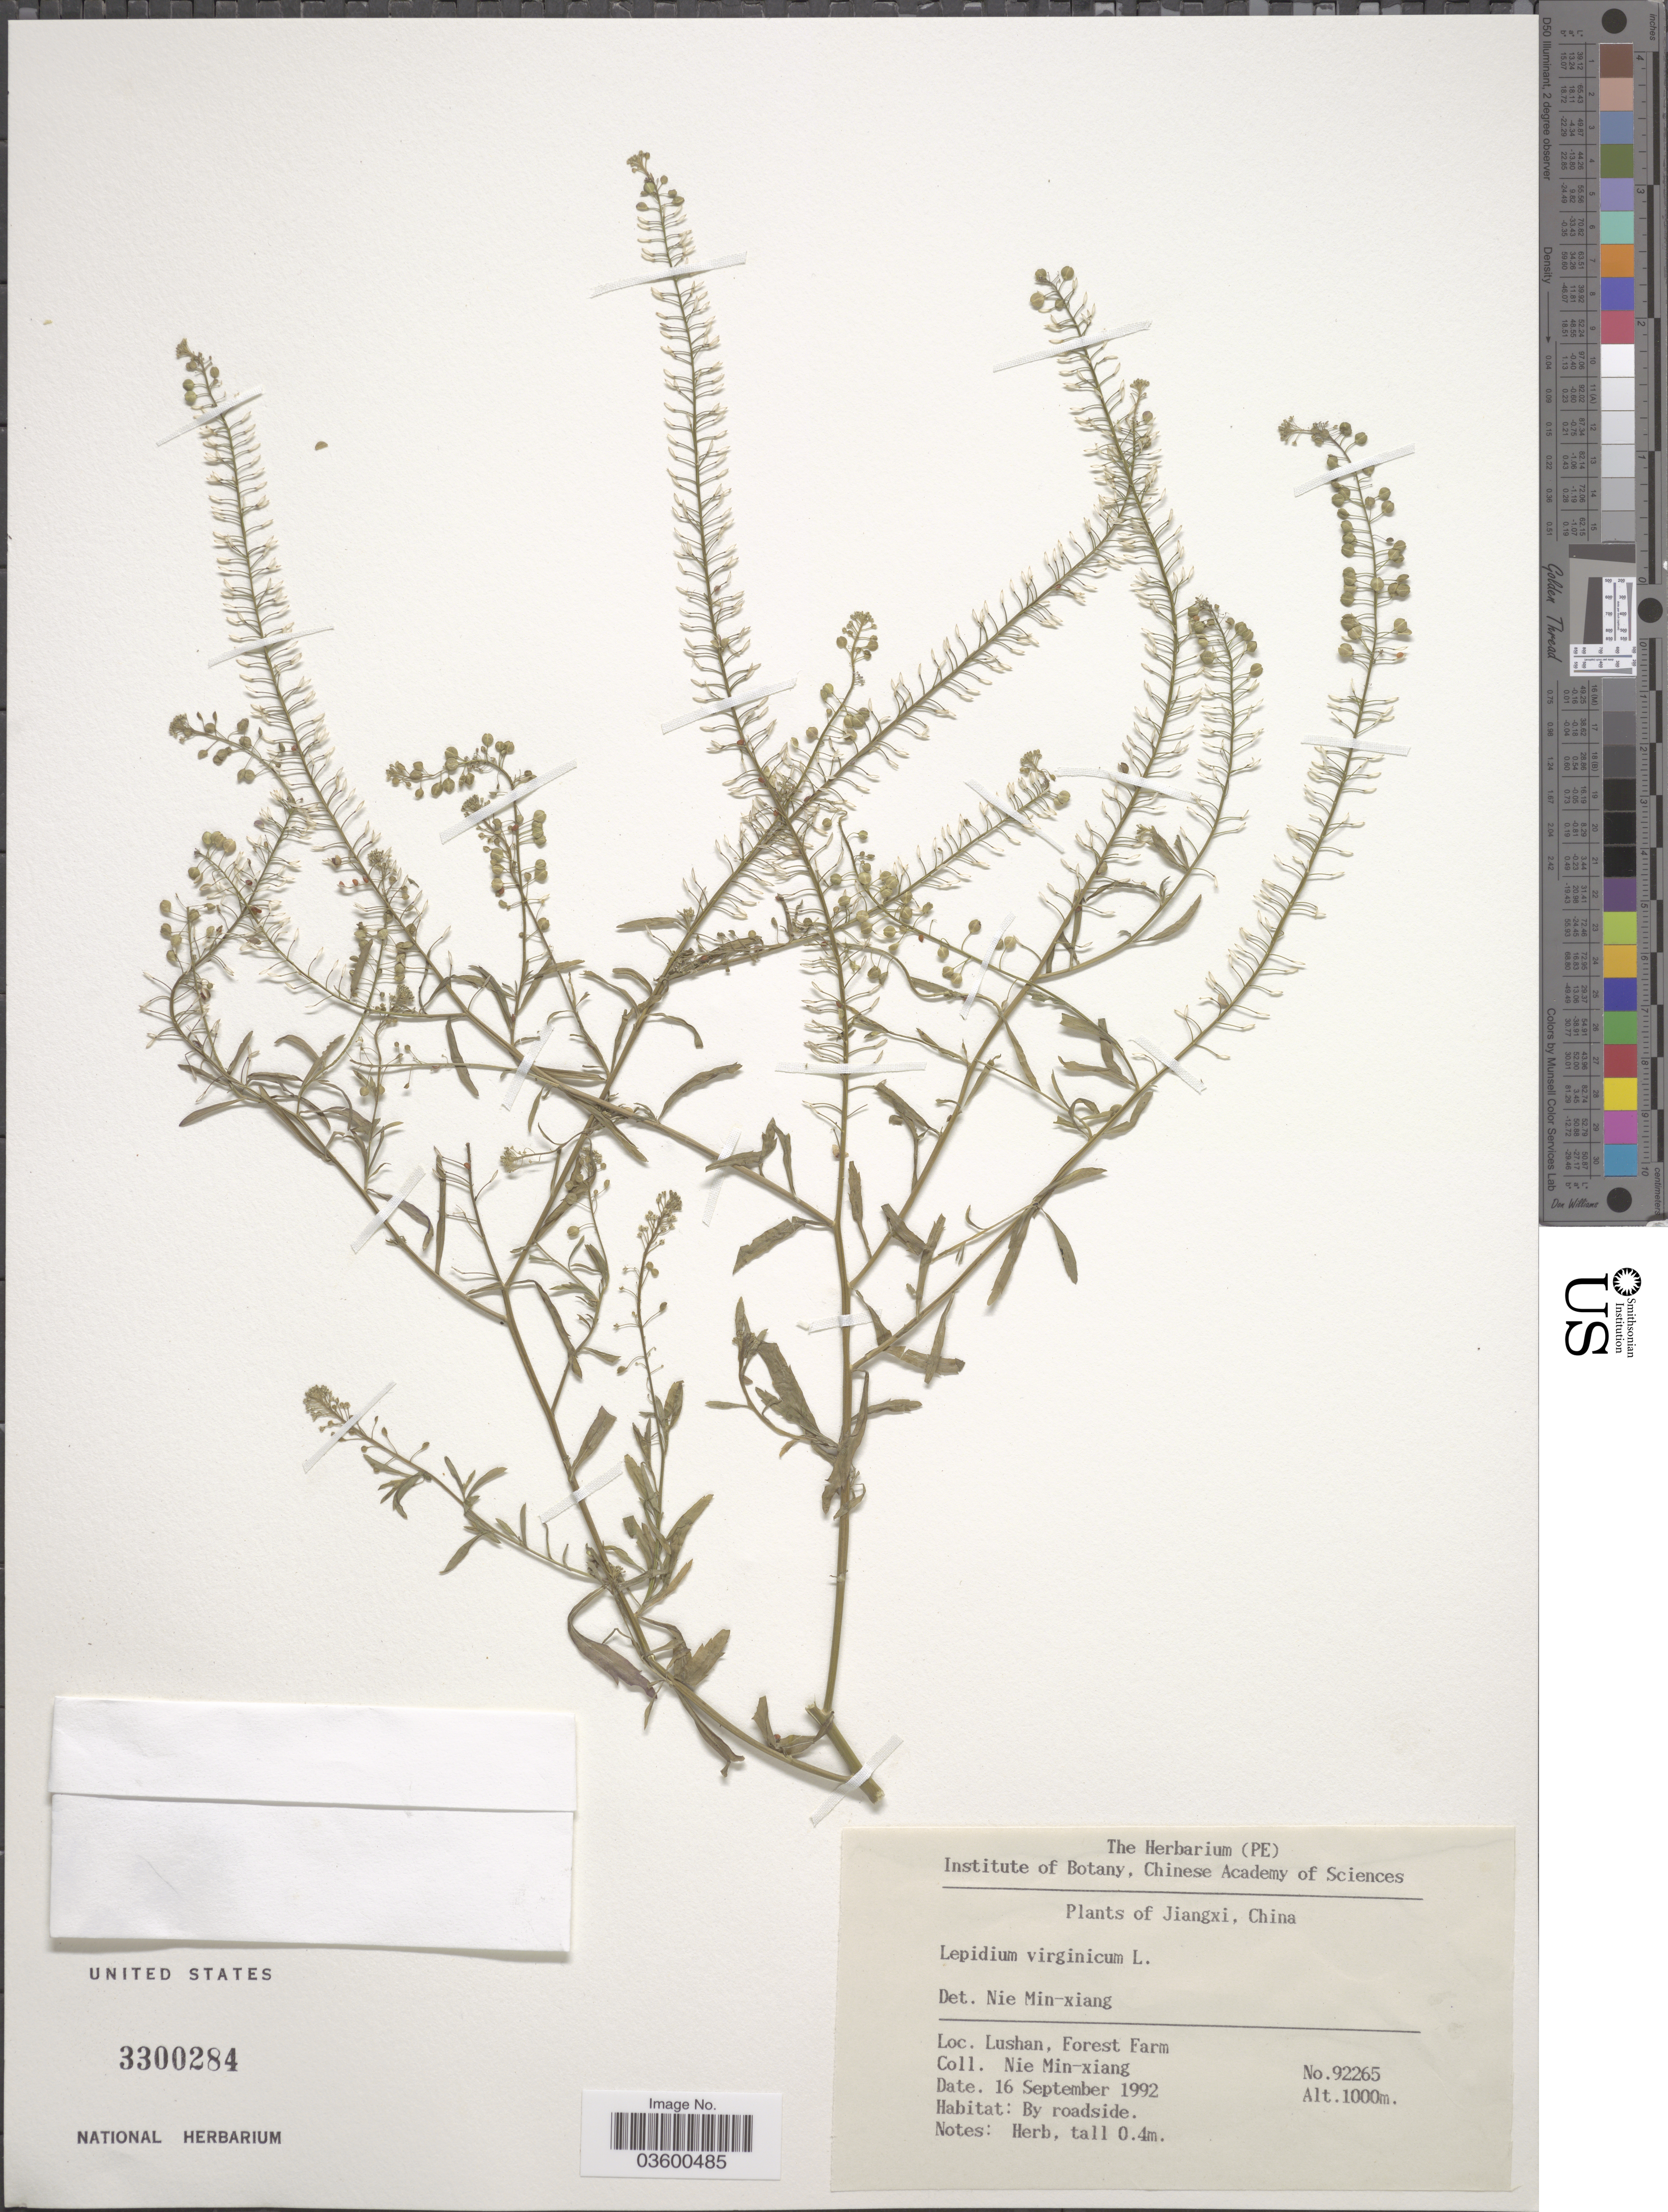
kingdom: Plantae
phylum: Tracheophyta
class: Magnoliopsida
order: Brassicales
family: Brassicaceae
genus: Lepidium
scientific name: Lepidium virginicum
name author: L.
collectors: M. Nie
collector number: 92265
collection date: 1992-09-16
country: China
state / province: Jiangxi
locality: Lushan, Forest Farm.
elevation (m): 1000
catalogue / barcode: US 3300284